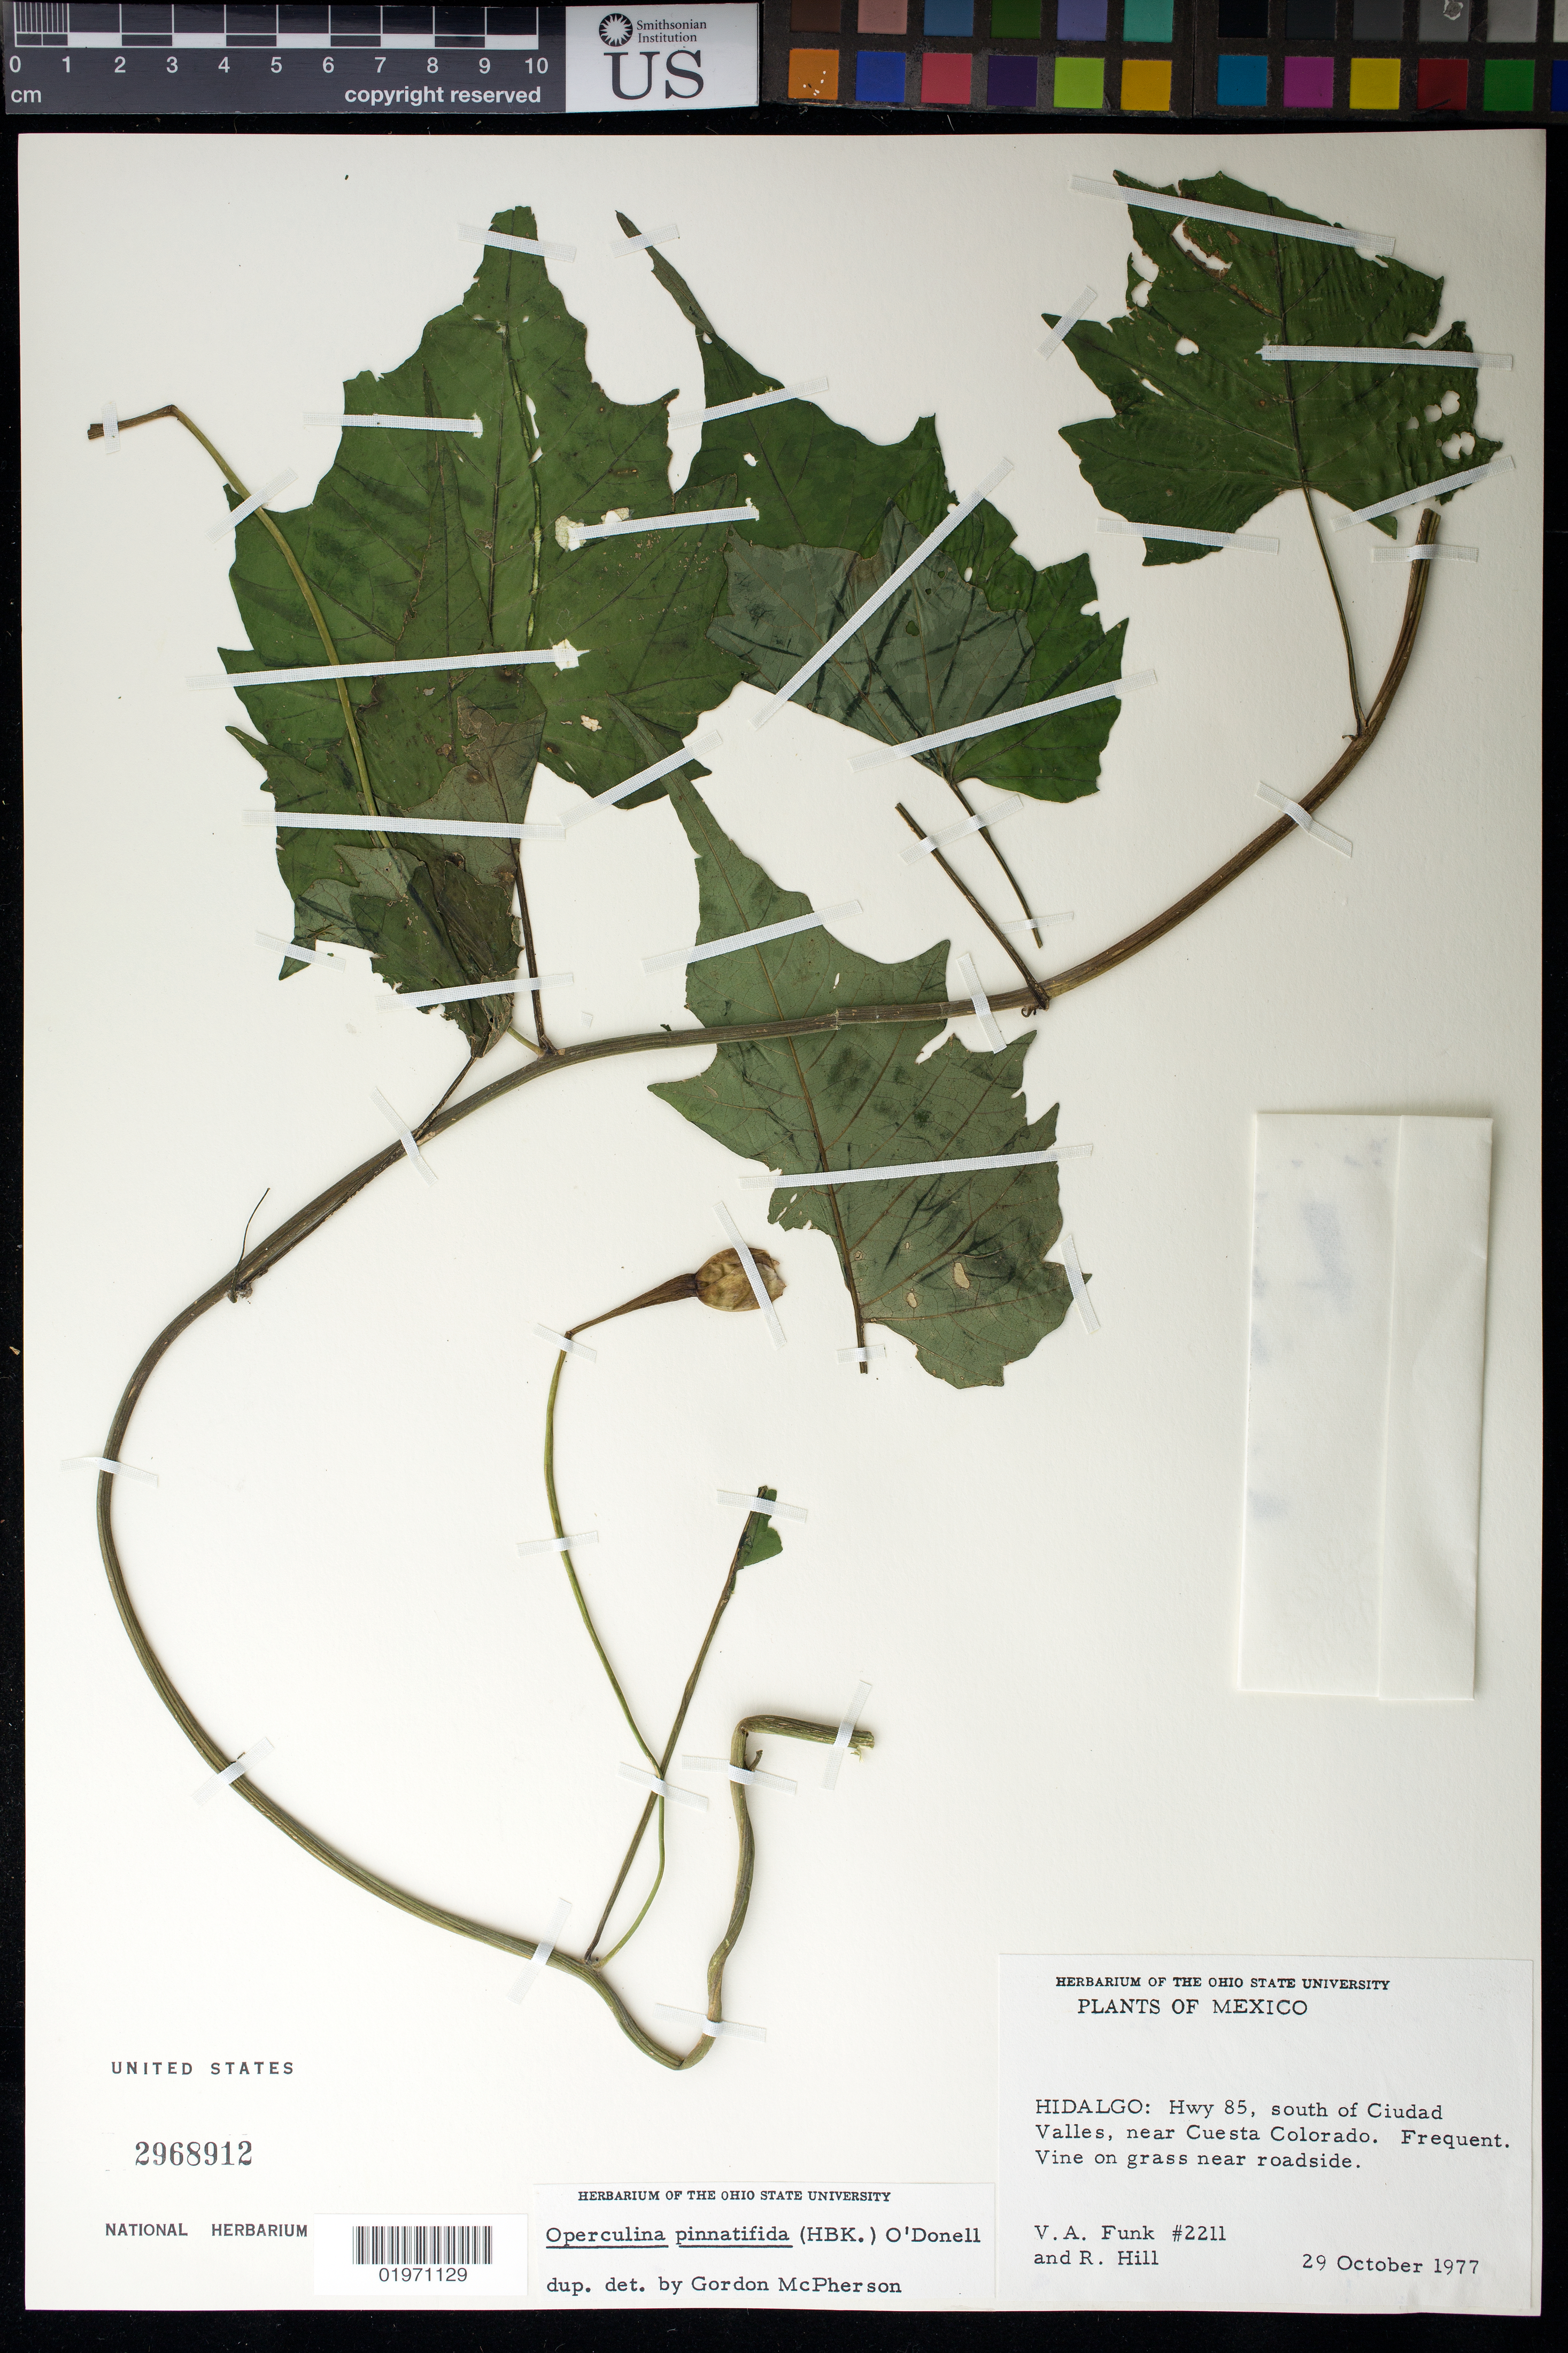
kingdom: Plantae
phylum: Tracheophyta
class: Magnoliopsida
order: Solanales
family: Convolvulaceae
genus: Operculina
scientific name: Operculina pinnatifida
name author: (Kunth) O'Donell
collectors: V. Funk & R. Hill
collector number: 2211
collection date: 1977-10-29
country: Mexico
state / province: Hidalgo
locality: Hidalgo: Hwy 85, south of Ciudad Valles, near Cuesta Colorado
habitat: On grass near roadside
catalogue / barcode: US 2968912